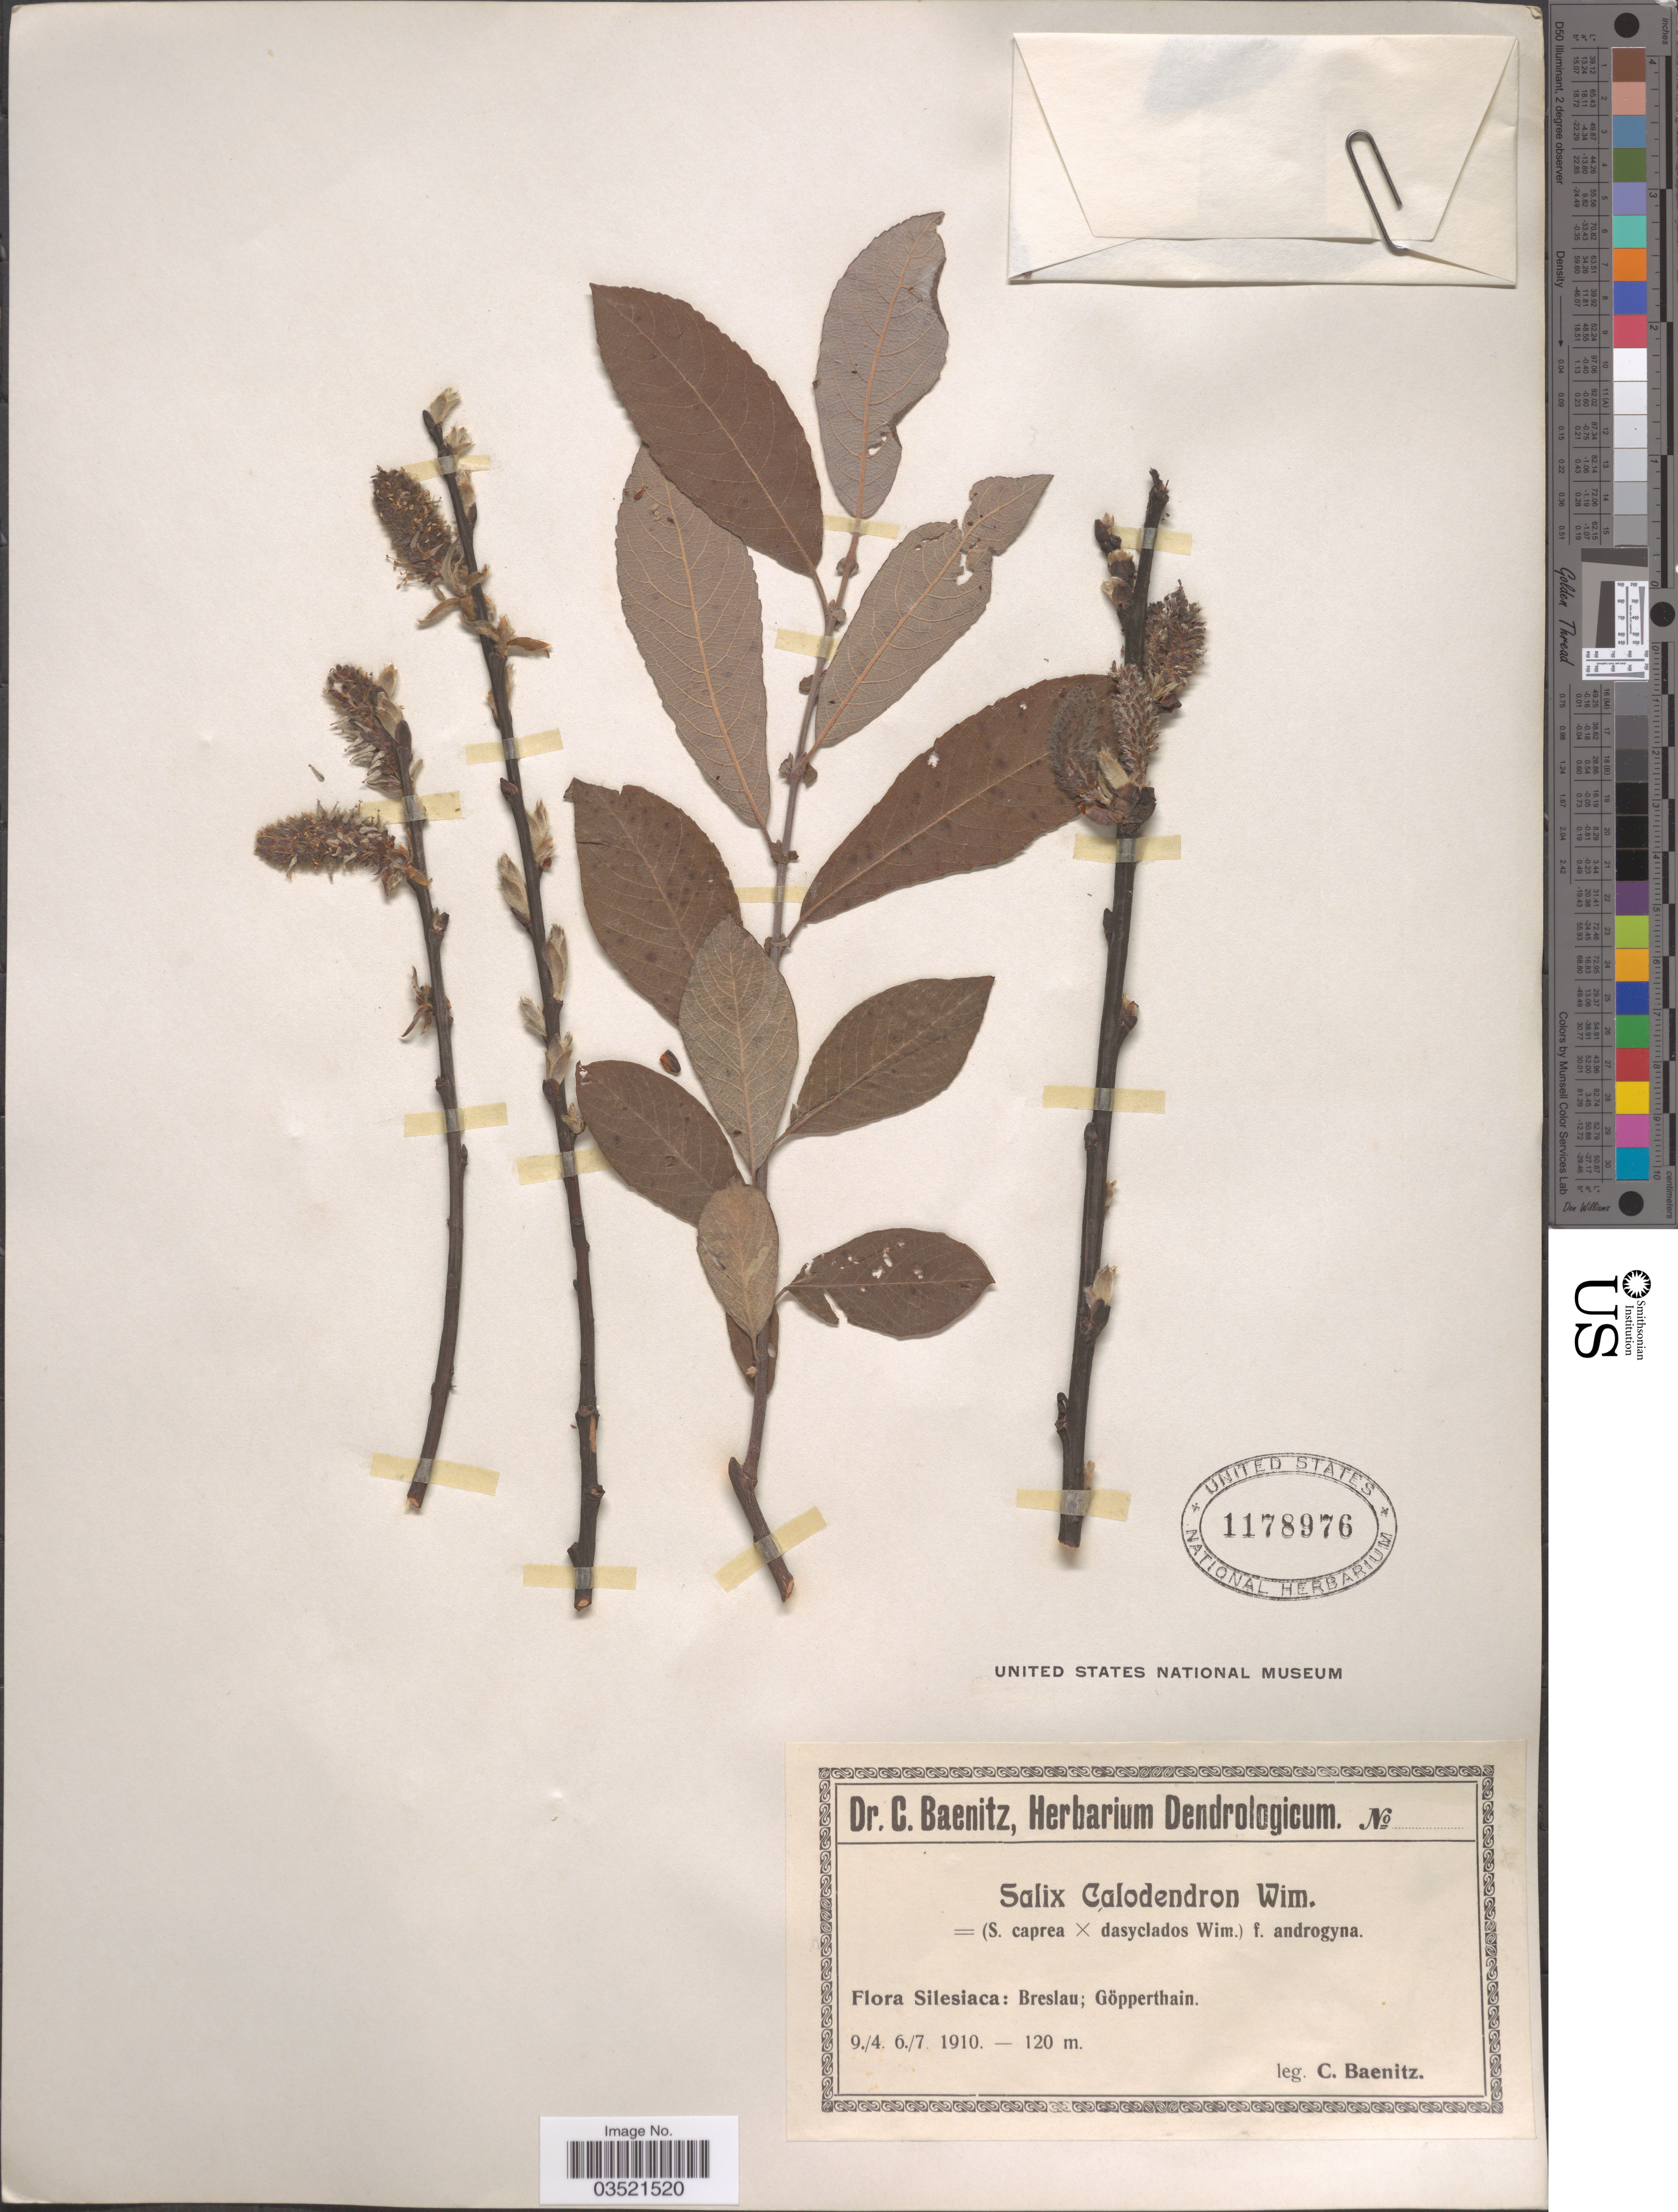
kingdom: Plantae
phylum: Tracheophyta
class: Magnoliopsida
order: Malpighiales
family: Salicaceae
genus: Salix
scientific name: Salix calodendron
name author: Wimm.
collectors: C. G. Baenitz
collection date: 1910-04-09/1910-07-06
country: Poland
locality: Silesiaca: Breslau; Göpperthain.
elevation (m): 120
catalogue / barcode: US 1178976